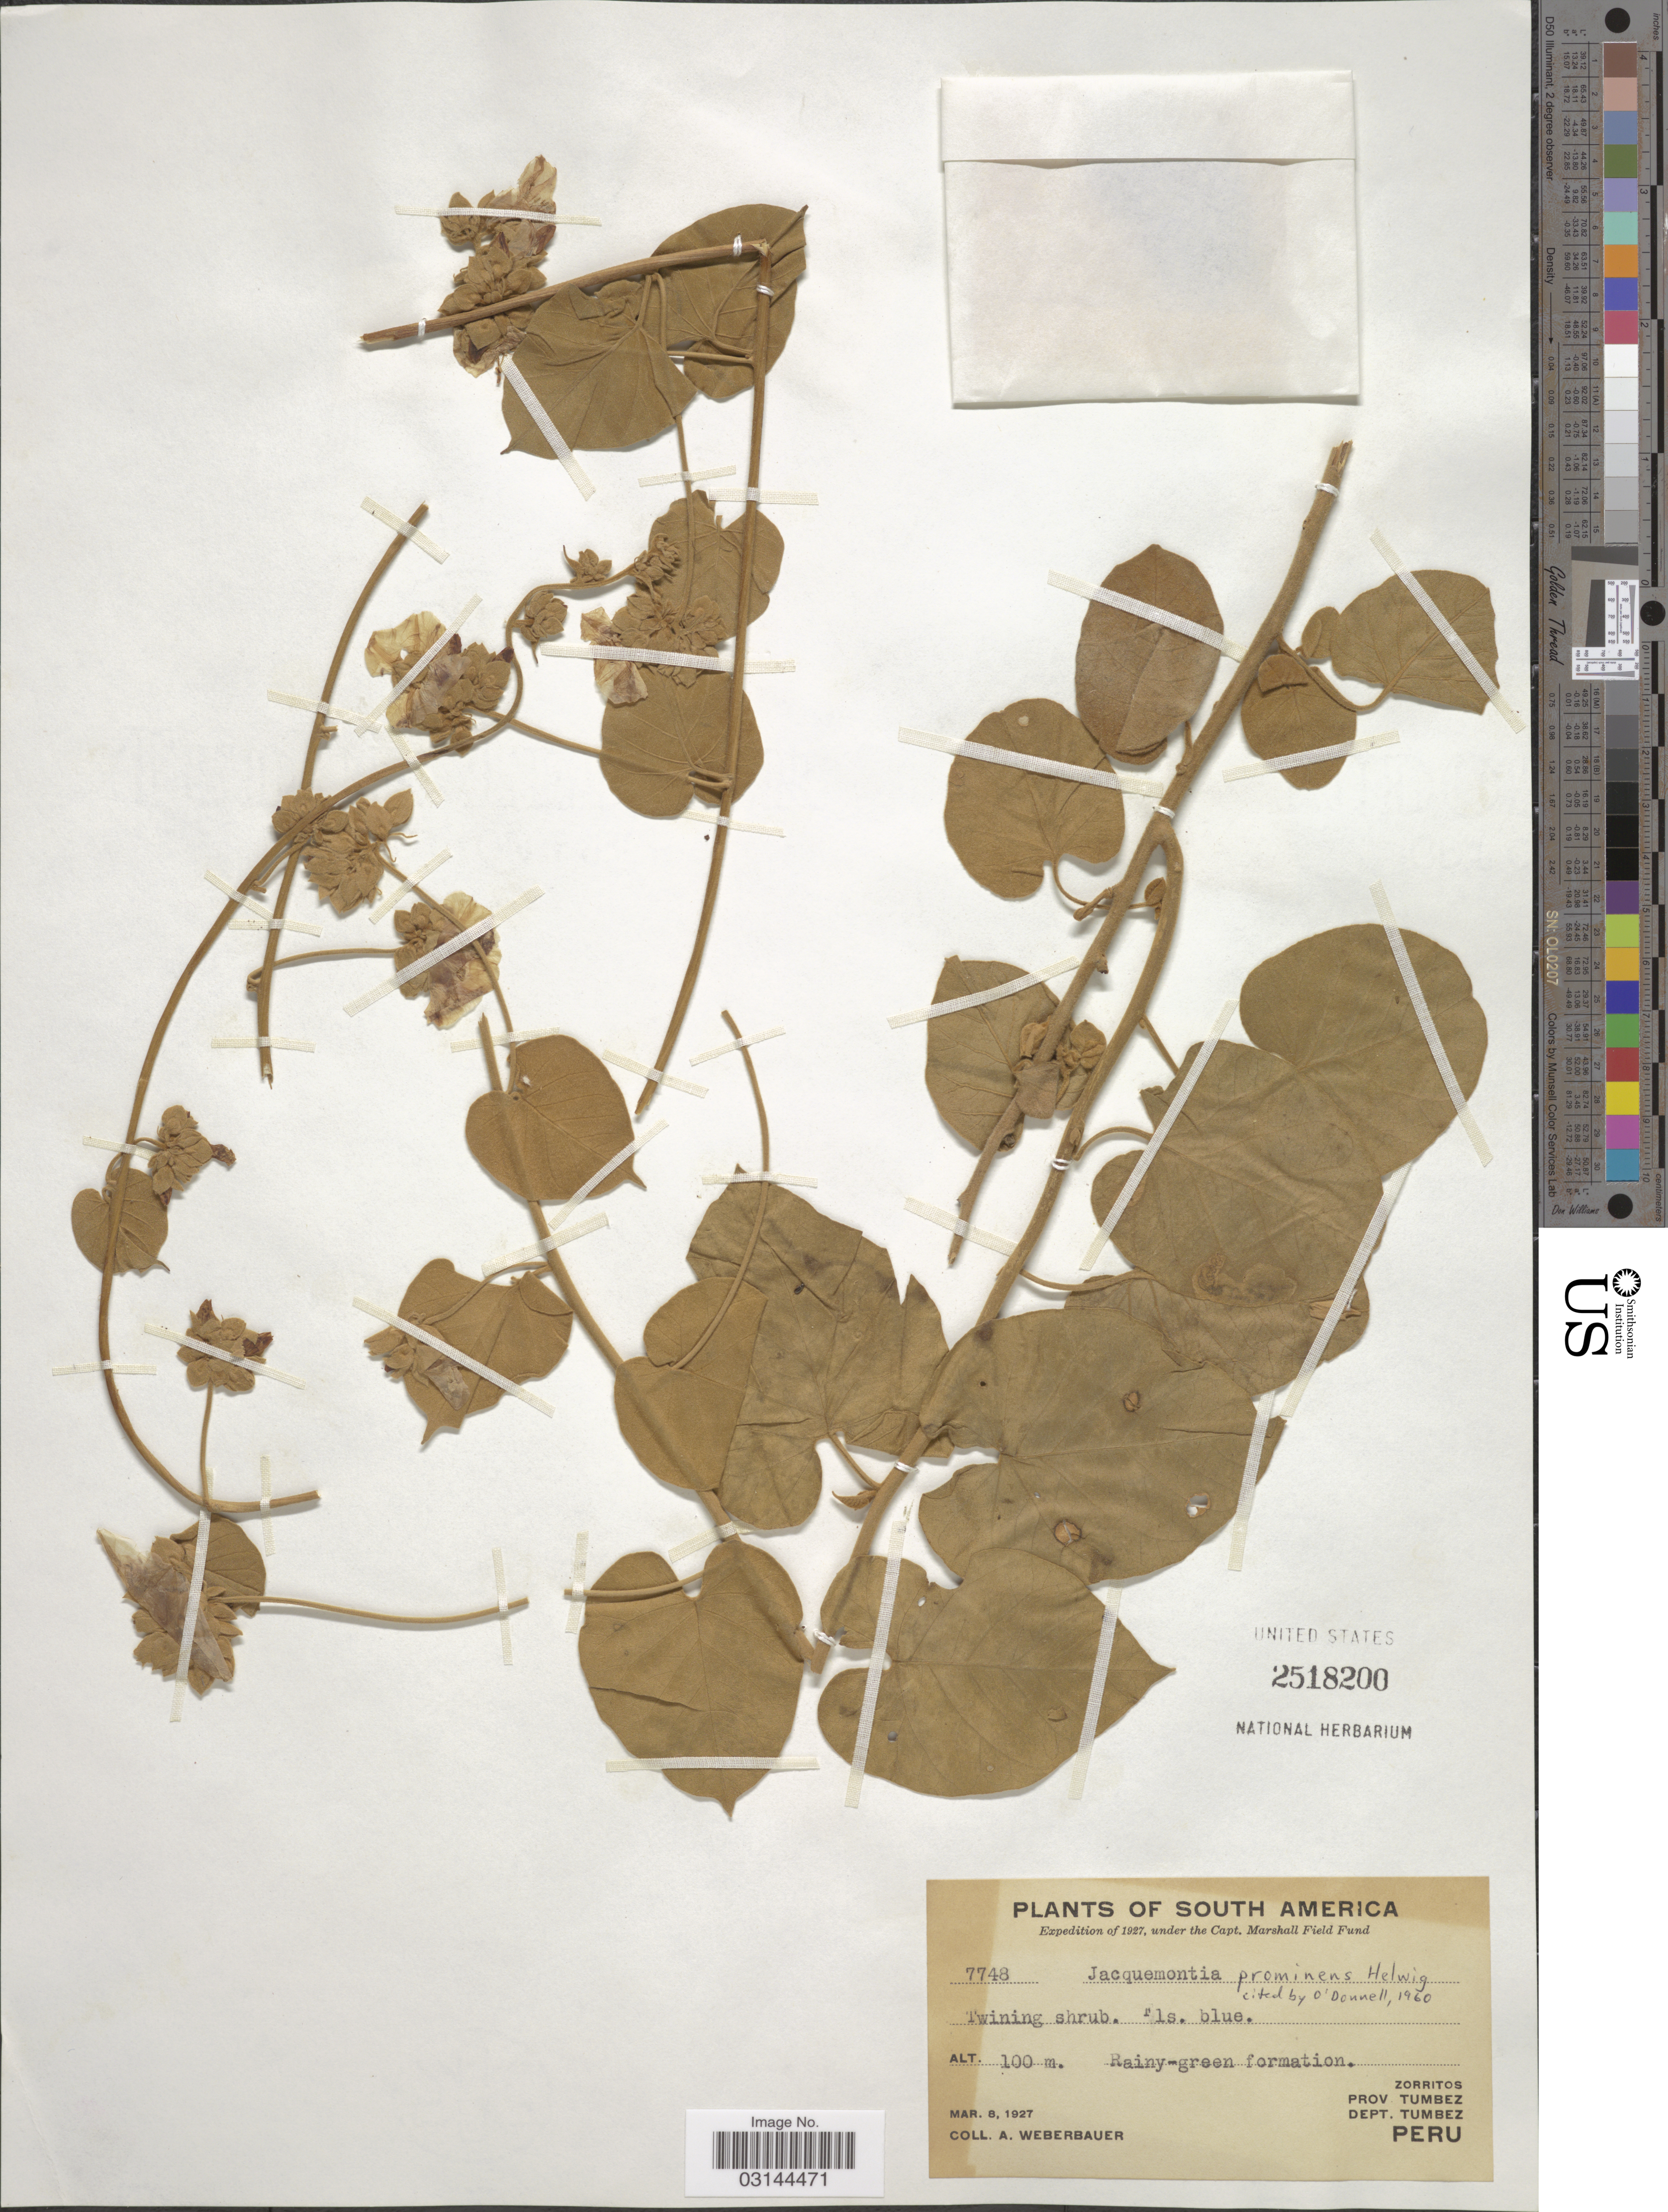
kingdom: Plantae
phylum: Tracheophyta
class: Magnoliopsida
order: Solanales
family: Convolvulaceae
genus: Jacquemontia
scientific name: Jacquemontia prominens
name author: Helwig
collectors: A. Weberbauer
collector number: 7748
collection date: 1927-03-08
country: Peru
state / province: Tumbes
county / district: Tumbes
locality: Zorritos. Prov Tumbez. Dept. Tumbez.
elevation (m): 100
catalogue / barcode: US 2518200